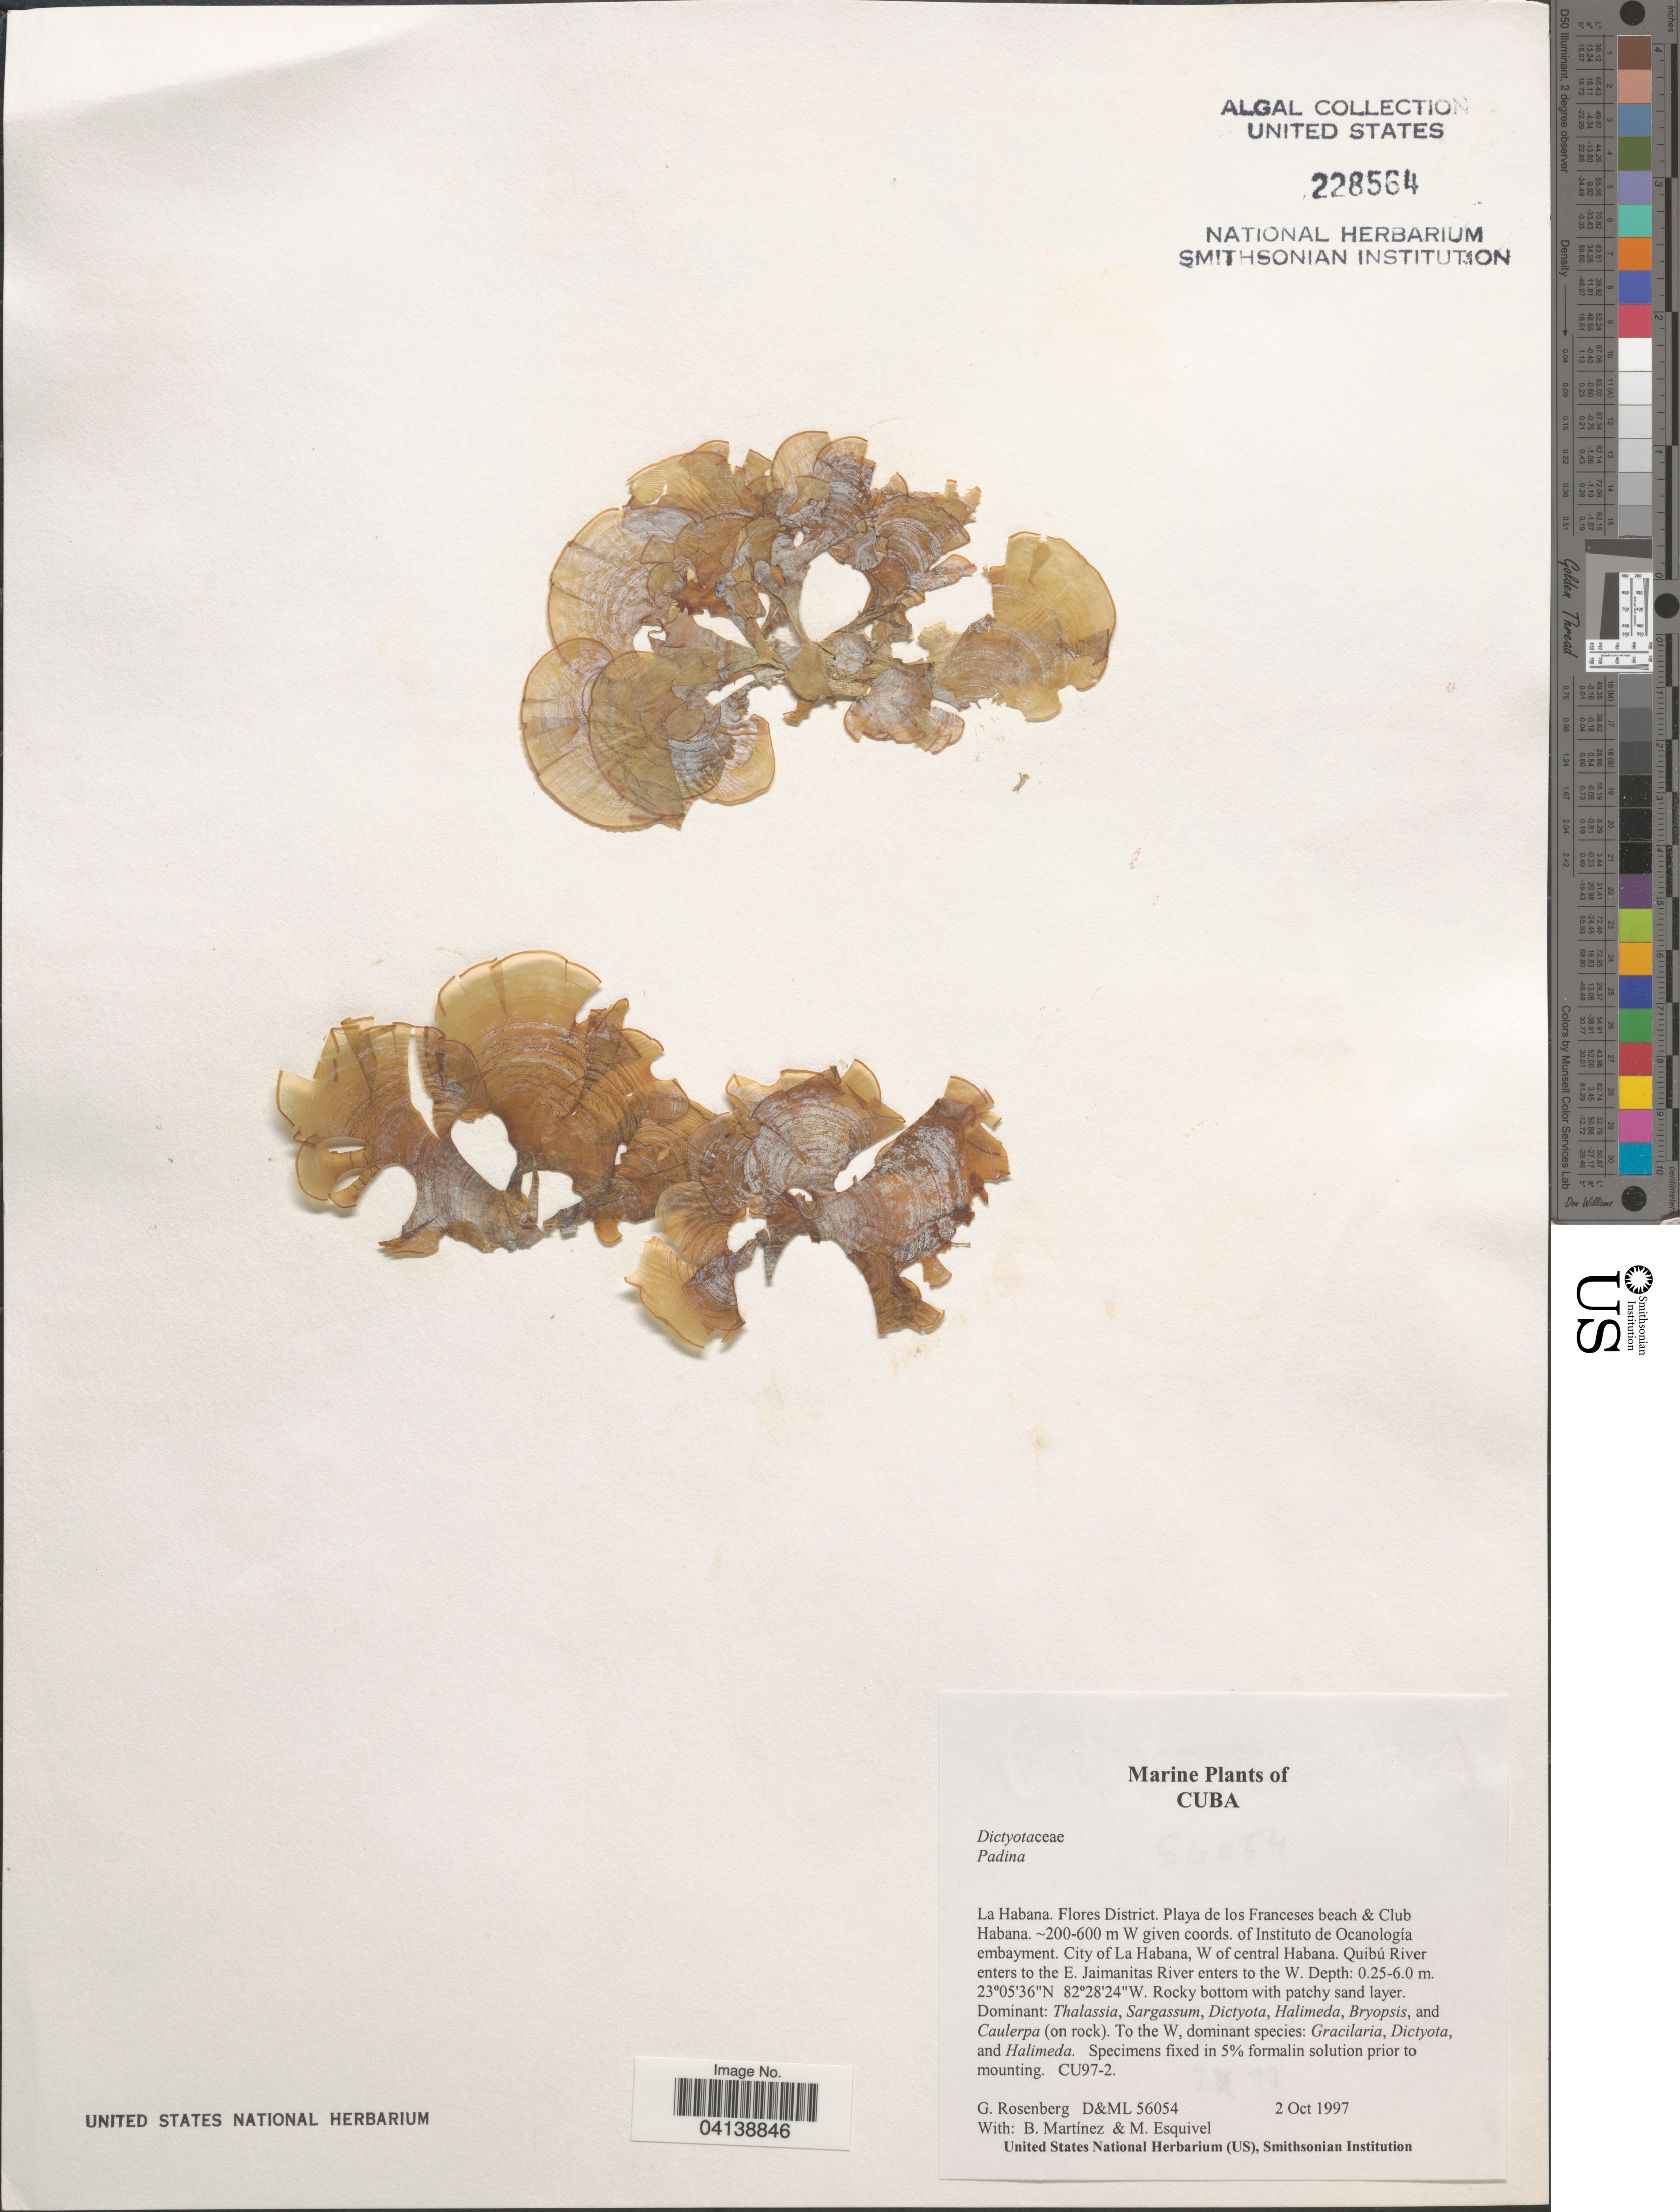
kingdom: Chromista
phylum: Ochrophyta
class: Phaeophyceae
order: Dictyotales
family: Dictyotaceae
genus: Padina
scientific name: Padina sp.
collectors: G. Rosenberg, B. Martinez & M. Esquivel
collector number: D&ML56054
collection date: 1997-10-02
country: Cuba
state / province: La Habana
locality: Flores District. Playa de los Franceses beach & Club Habana. W given coords. of Instituto de Oceanología embayment. City of La Habana, W of central Havana. Quibú River enters to the E. Jaimanitas River enters to the W.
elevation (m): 200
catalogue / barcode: US 228564